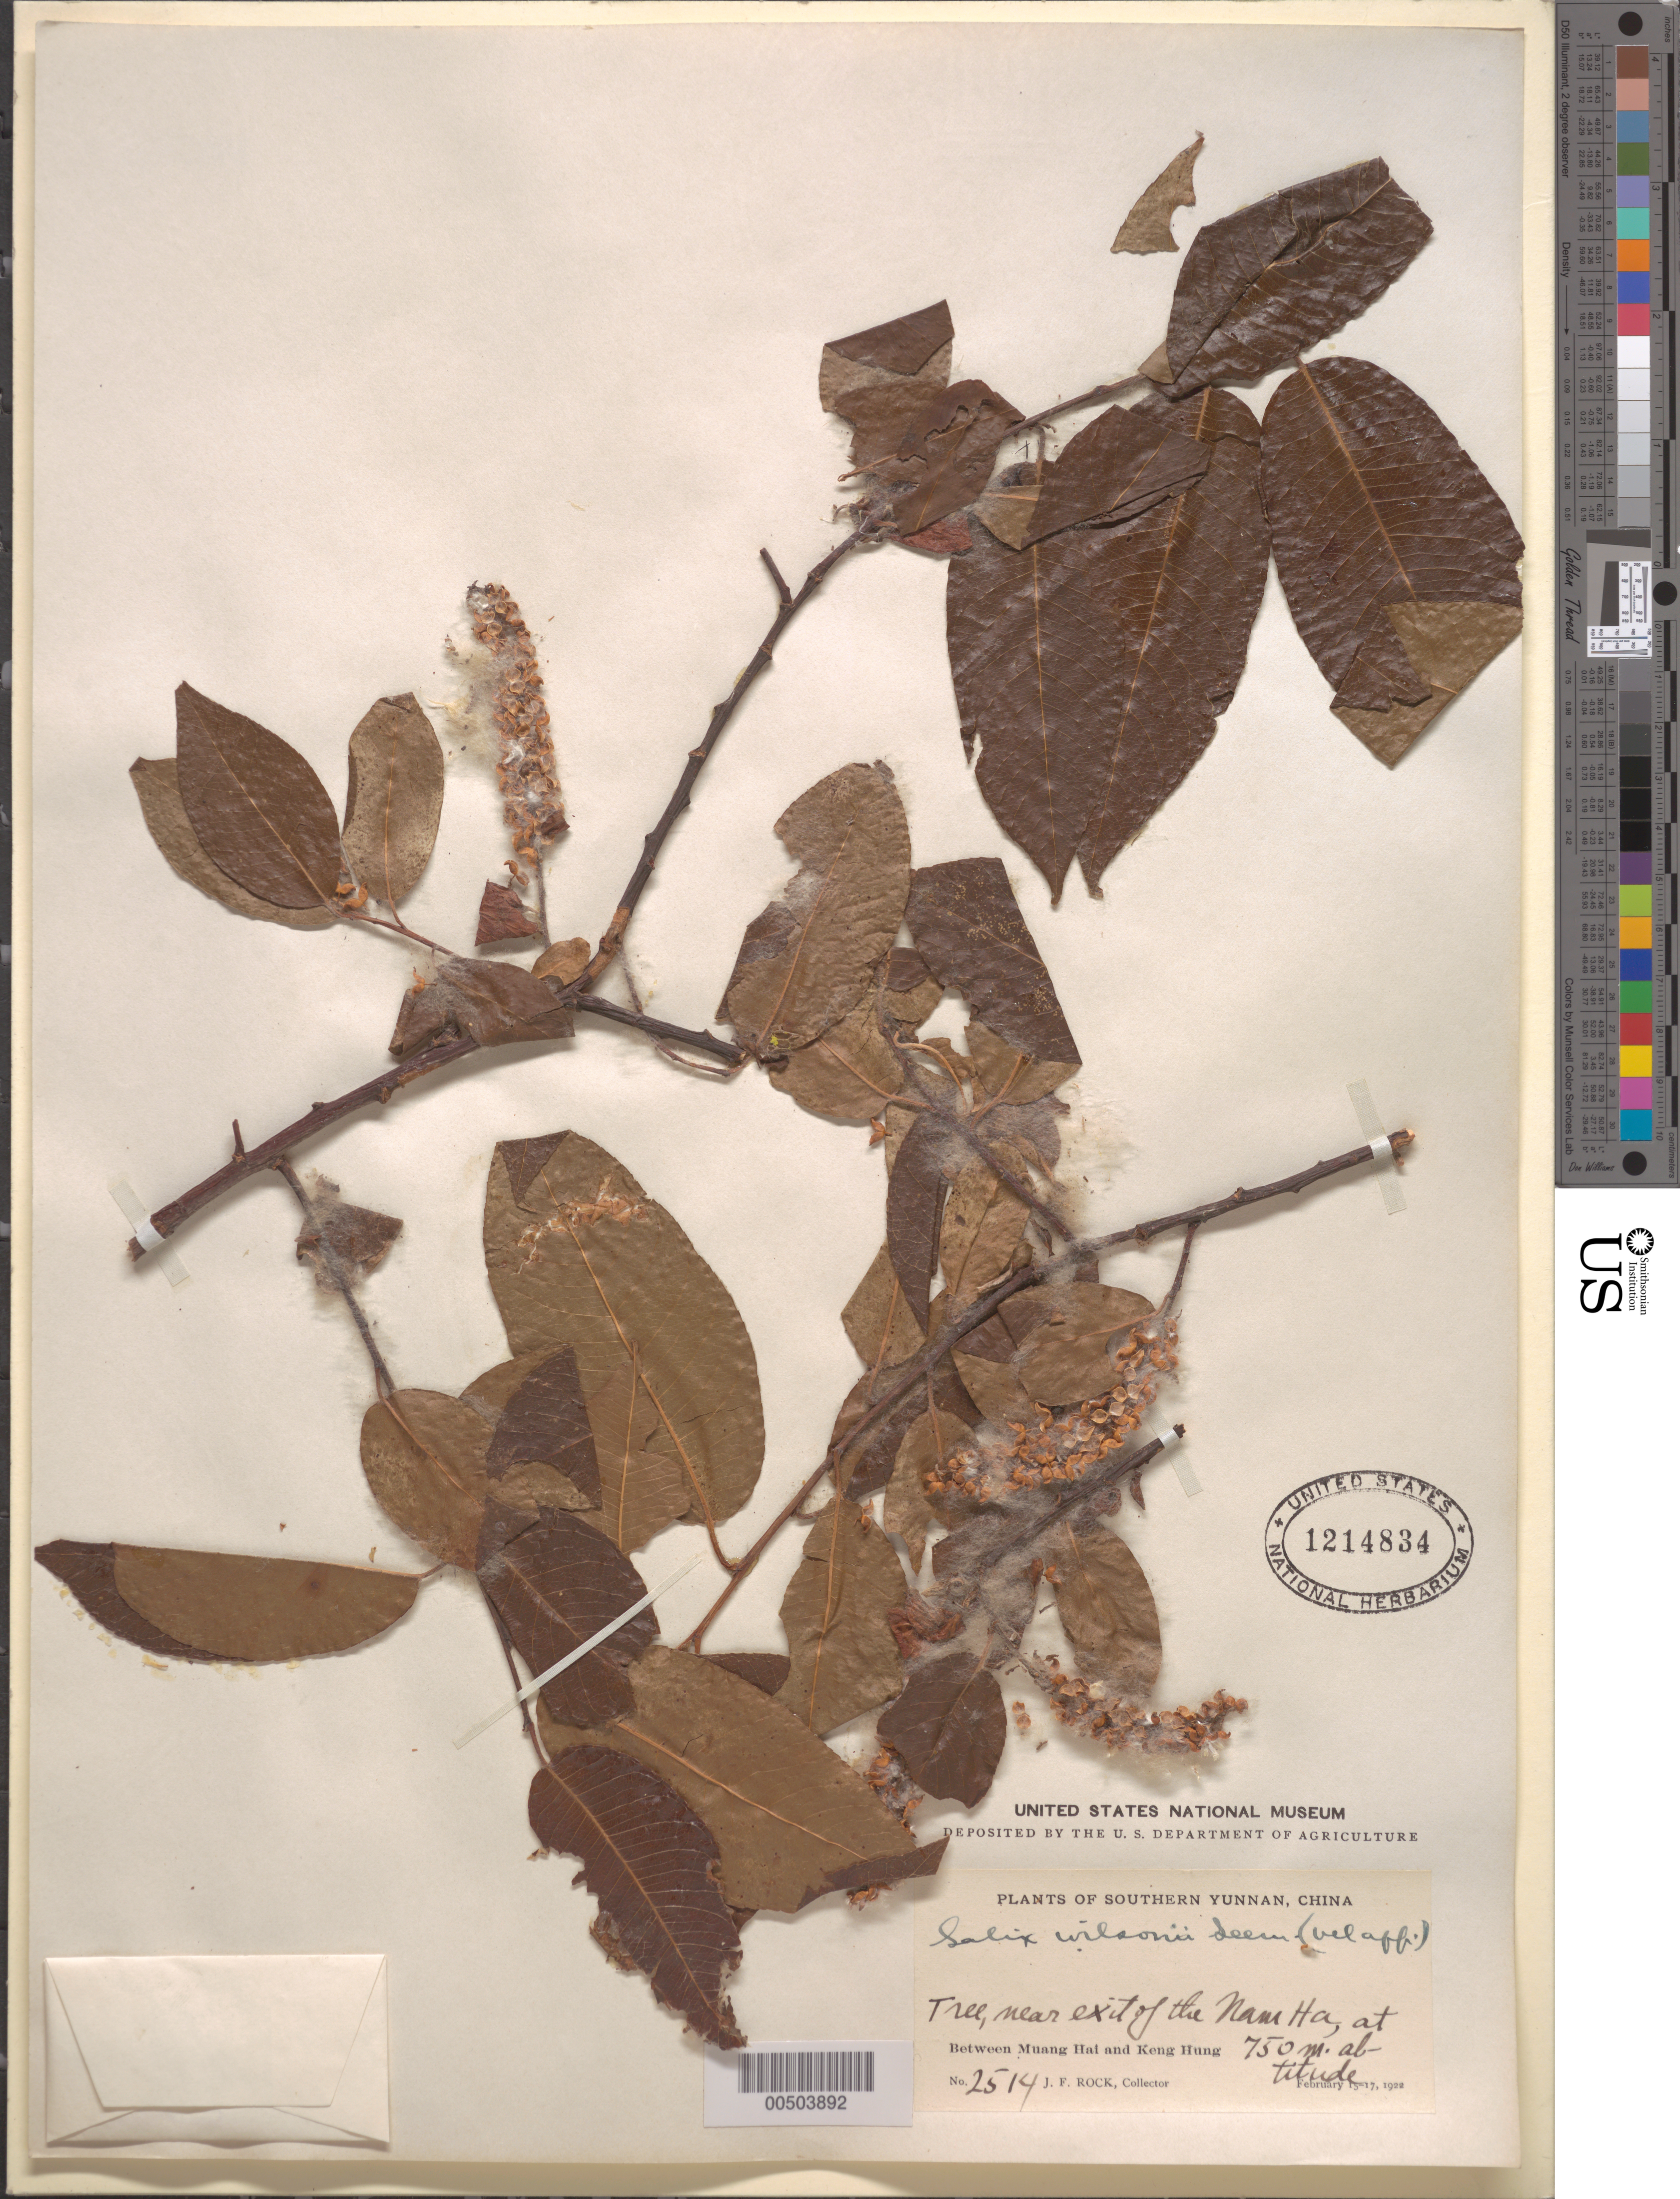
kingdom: Plantae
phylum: Tracheophyta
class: Magnoliopsida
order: Malpighiales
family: Salicaceae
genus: Salix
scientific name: Salix wilsonii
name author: Seemen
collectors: J. F. Rock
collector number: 2514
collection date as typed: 15 Feb 1922 to 17 Feb 1922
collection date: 1922-02-15/1922-02-17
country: China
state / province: Yunnan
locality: Near exit of the Nam Ha, between Muang Hai and Keng Hung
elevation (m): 750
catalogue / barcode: US 1214834